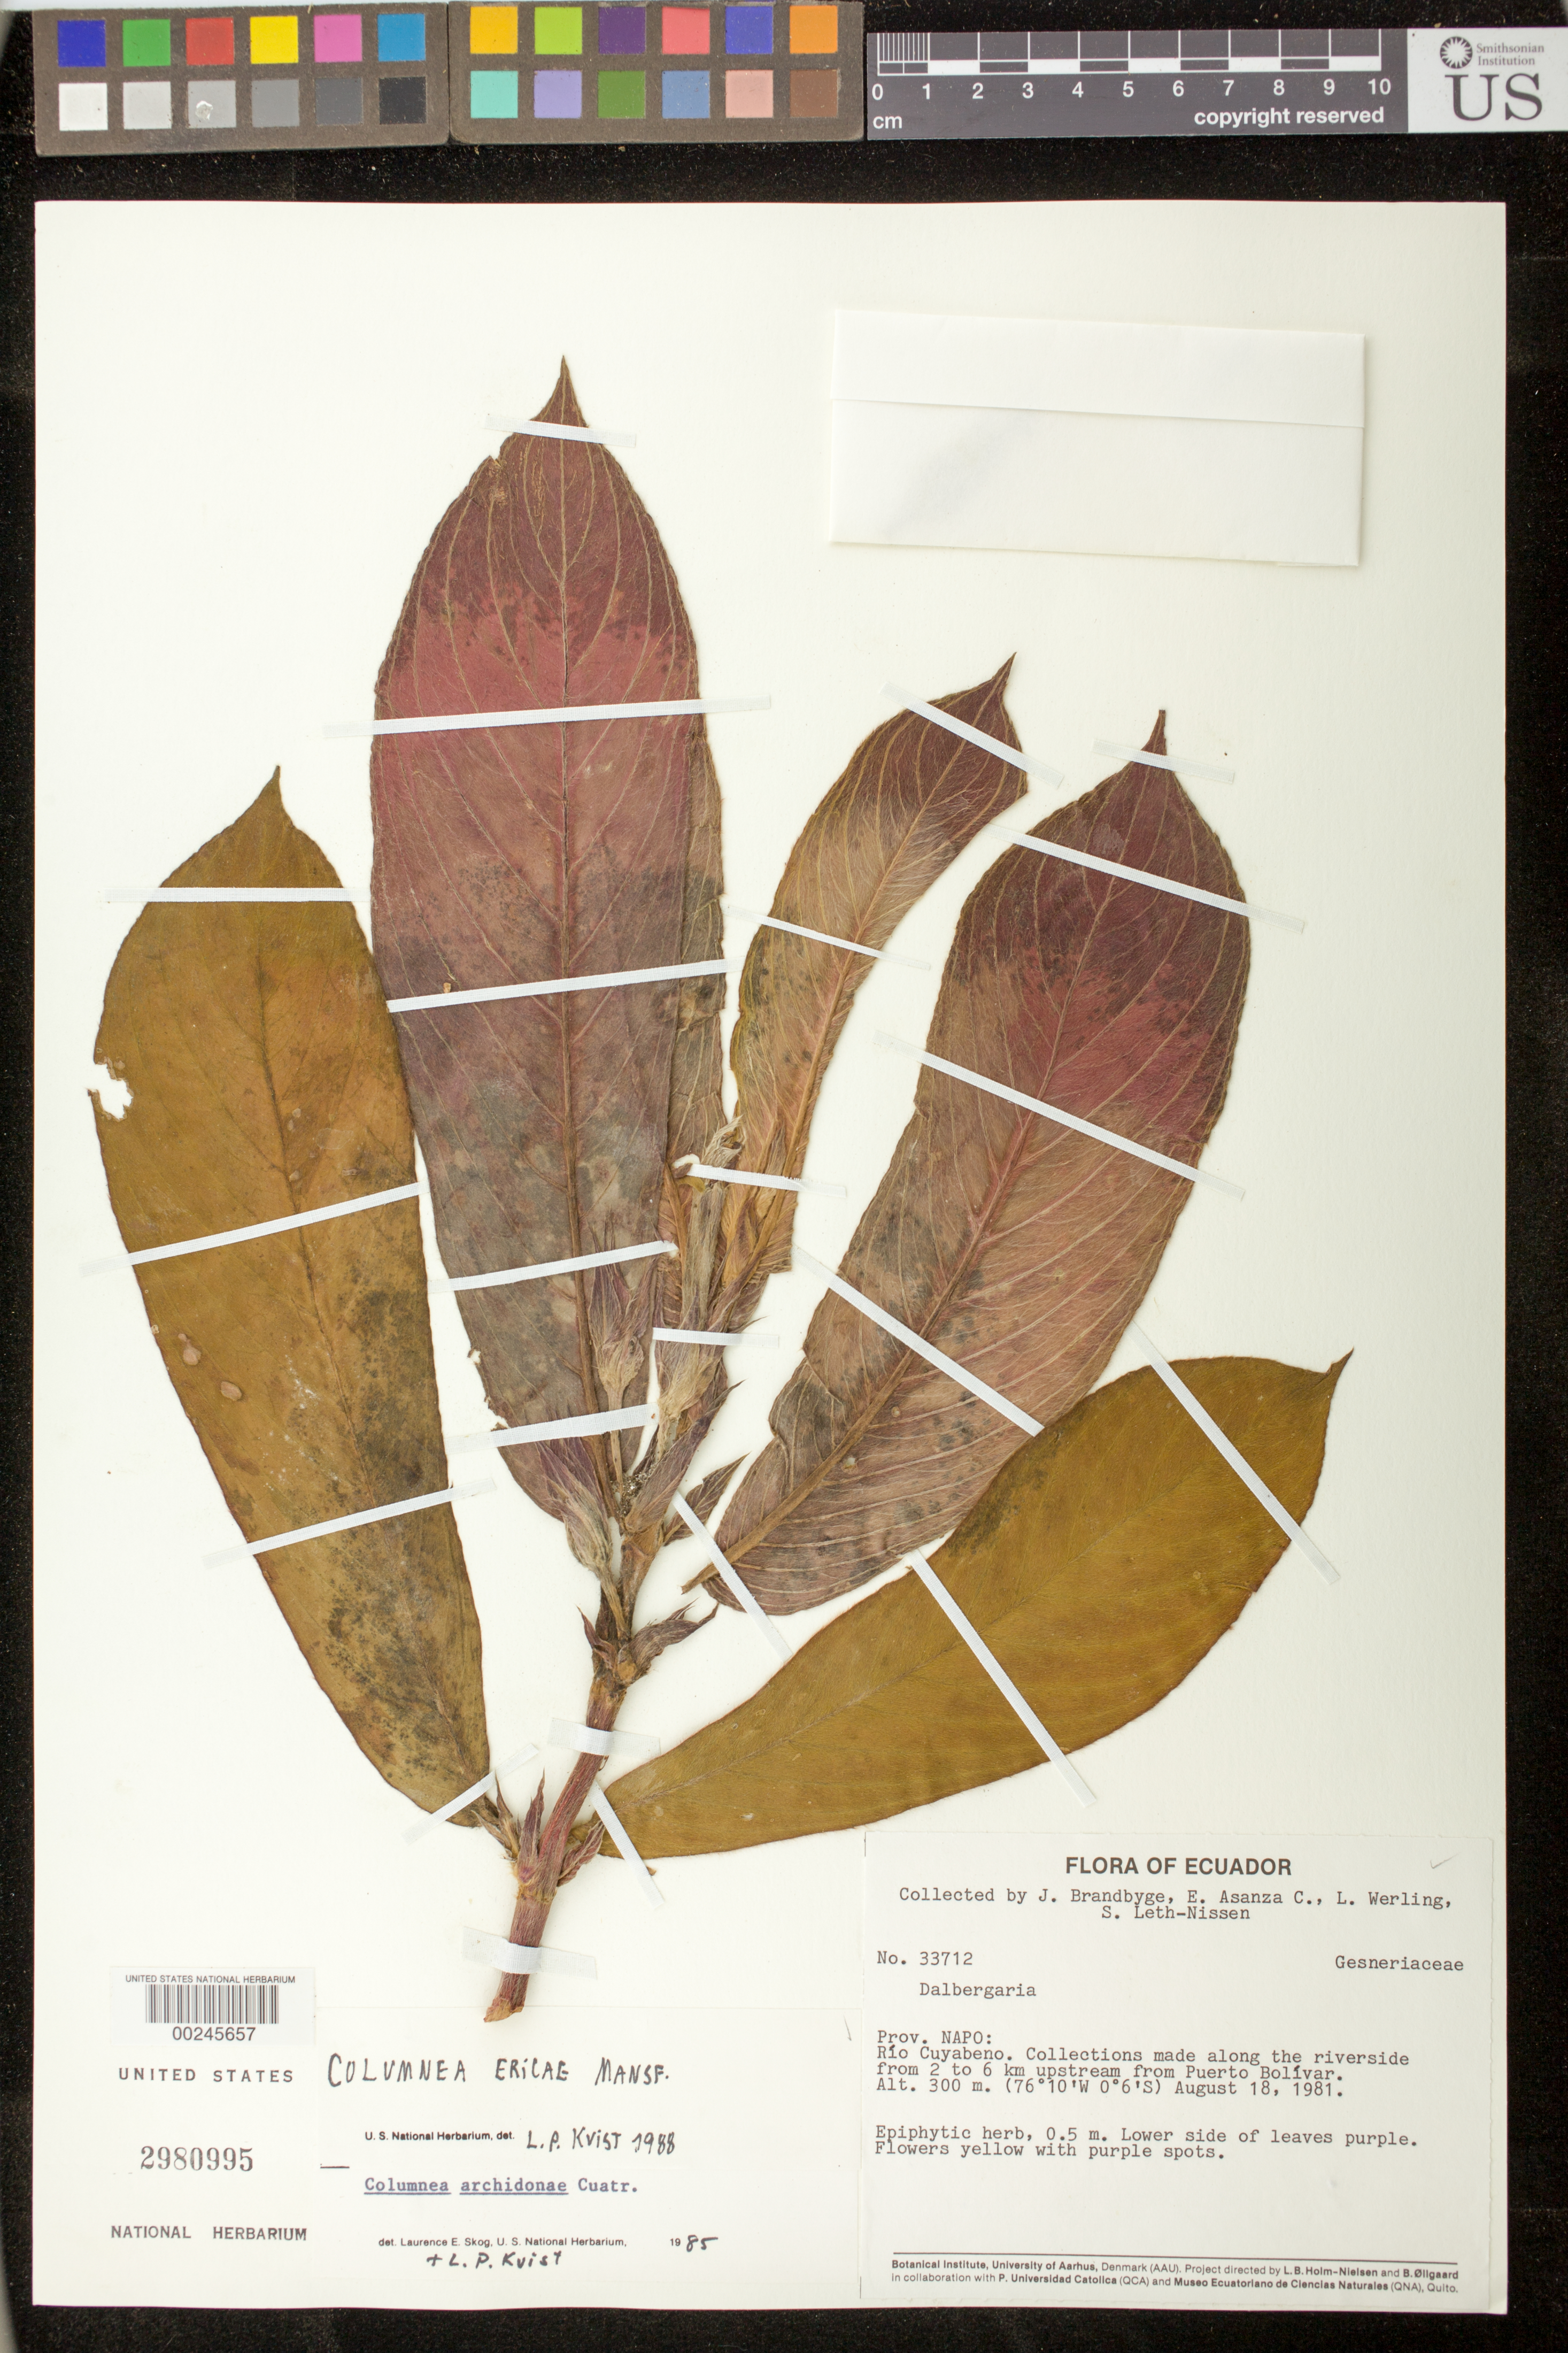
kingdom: Plantae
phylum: Tracheophyta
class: Magnoliopsida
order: Lamiales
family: Gesneriaceae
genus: Columnea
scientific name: Columnea ericae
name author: Mansf.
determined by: Skog, Laurence E.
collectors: J. Brandbyge, E. Asanza C., L. Werling & S. Leth-Nissen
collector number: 33712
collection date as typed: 18 Aug 1981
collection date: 1981-08-18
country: Ecuador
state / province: Sucumbíos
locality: Napo.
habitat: Along riverside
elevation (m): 300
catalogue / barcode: US 2980995